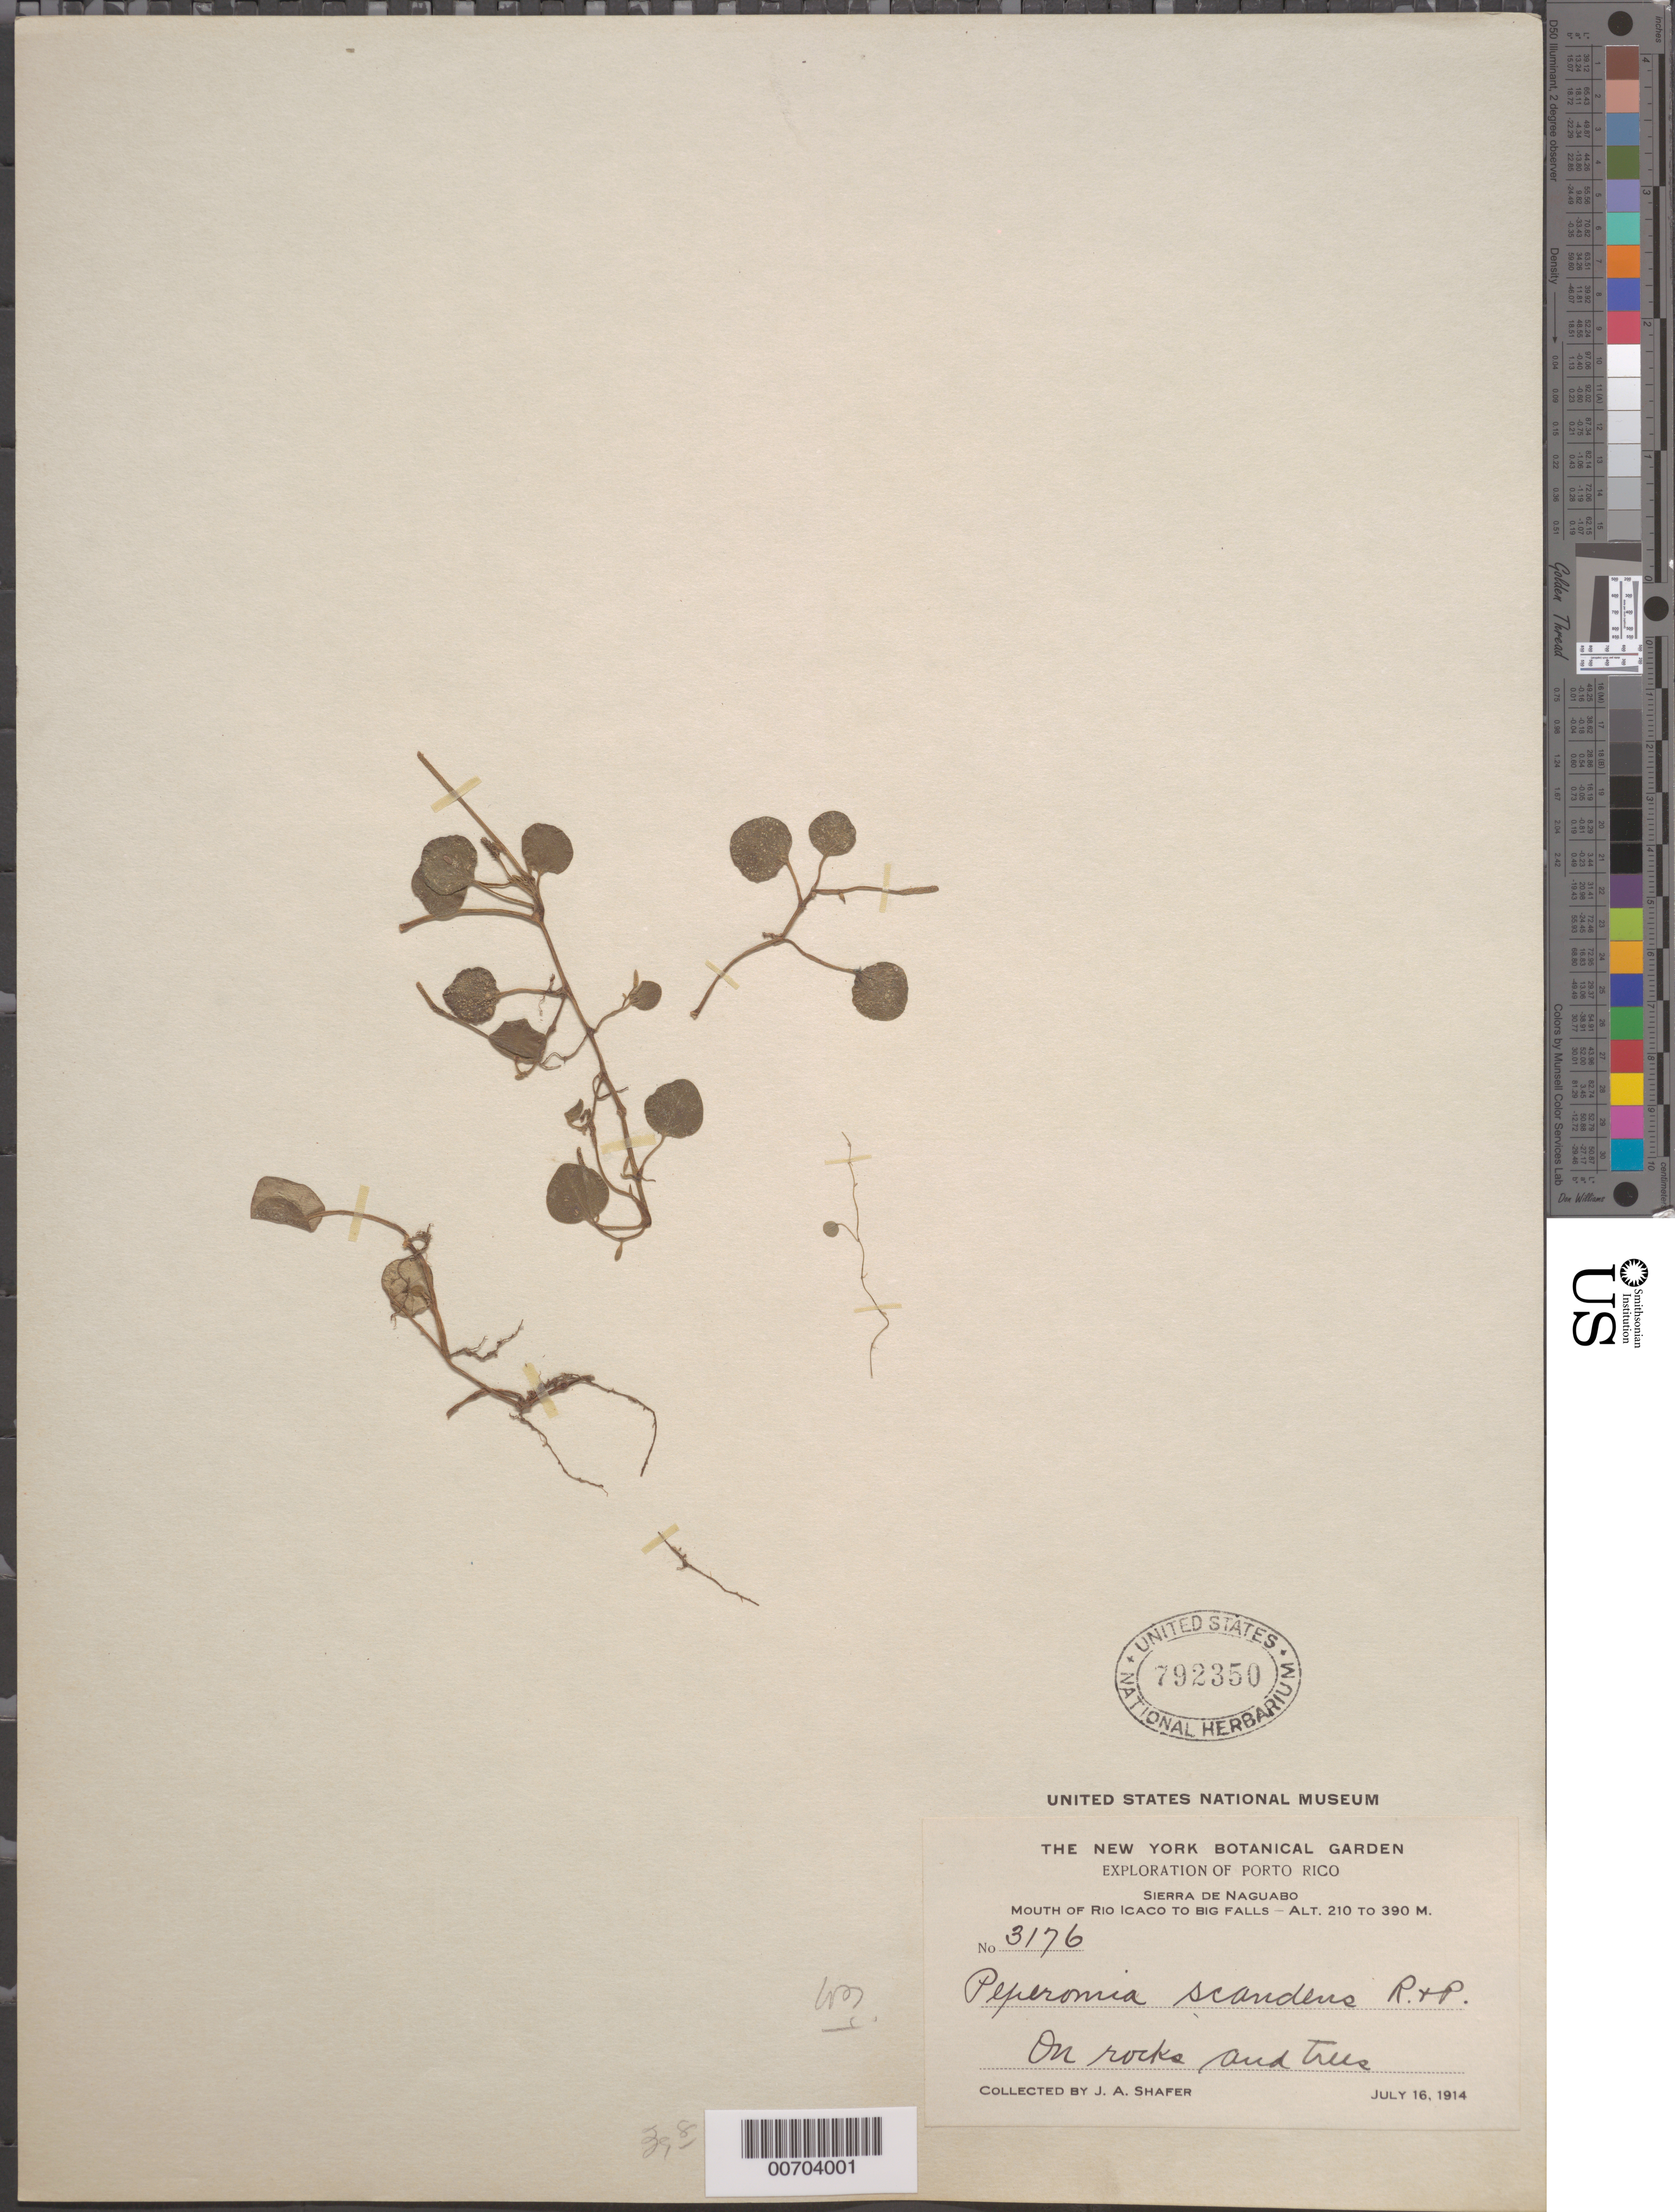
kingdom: Plantae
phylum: Tracheophyta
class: Magnoliopsida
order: Piperales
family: Piperaceae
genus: Peperomia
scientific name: Peperomia scandens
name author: Ruiz & Pav.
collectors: J. A. Shafer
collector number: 3176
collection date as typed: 16 Jul 1914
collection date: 1914-07-16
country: Puerto Rico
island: Greater Antilles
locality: Sierra de Naguabo, Mouth of Río Icaco to Big Falls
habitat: On rocks and trees.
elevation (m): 210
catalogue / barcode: US 792350